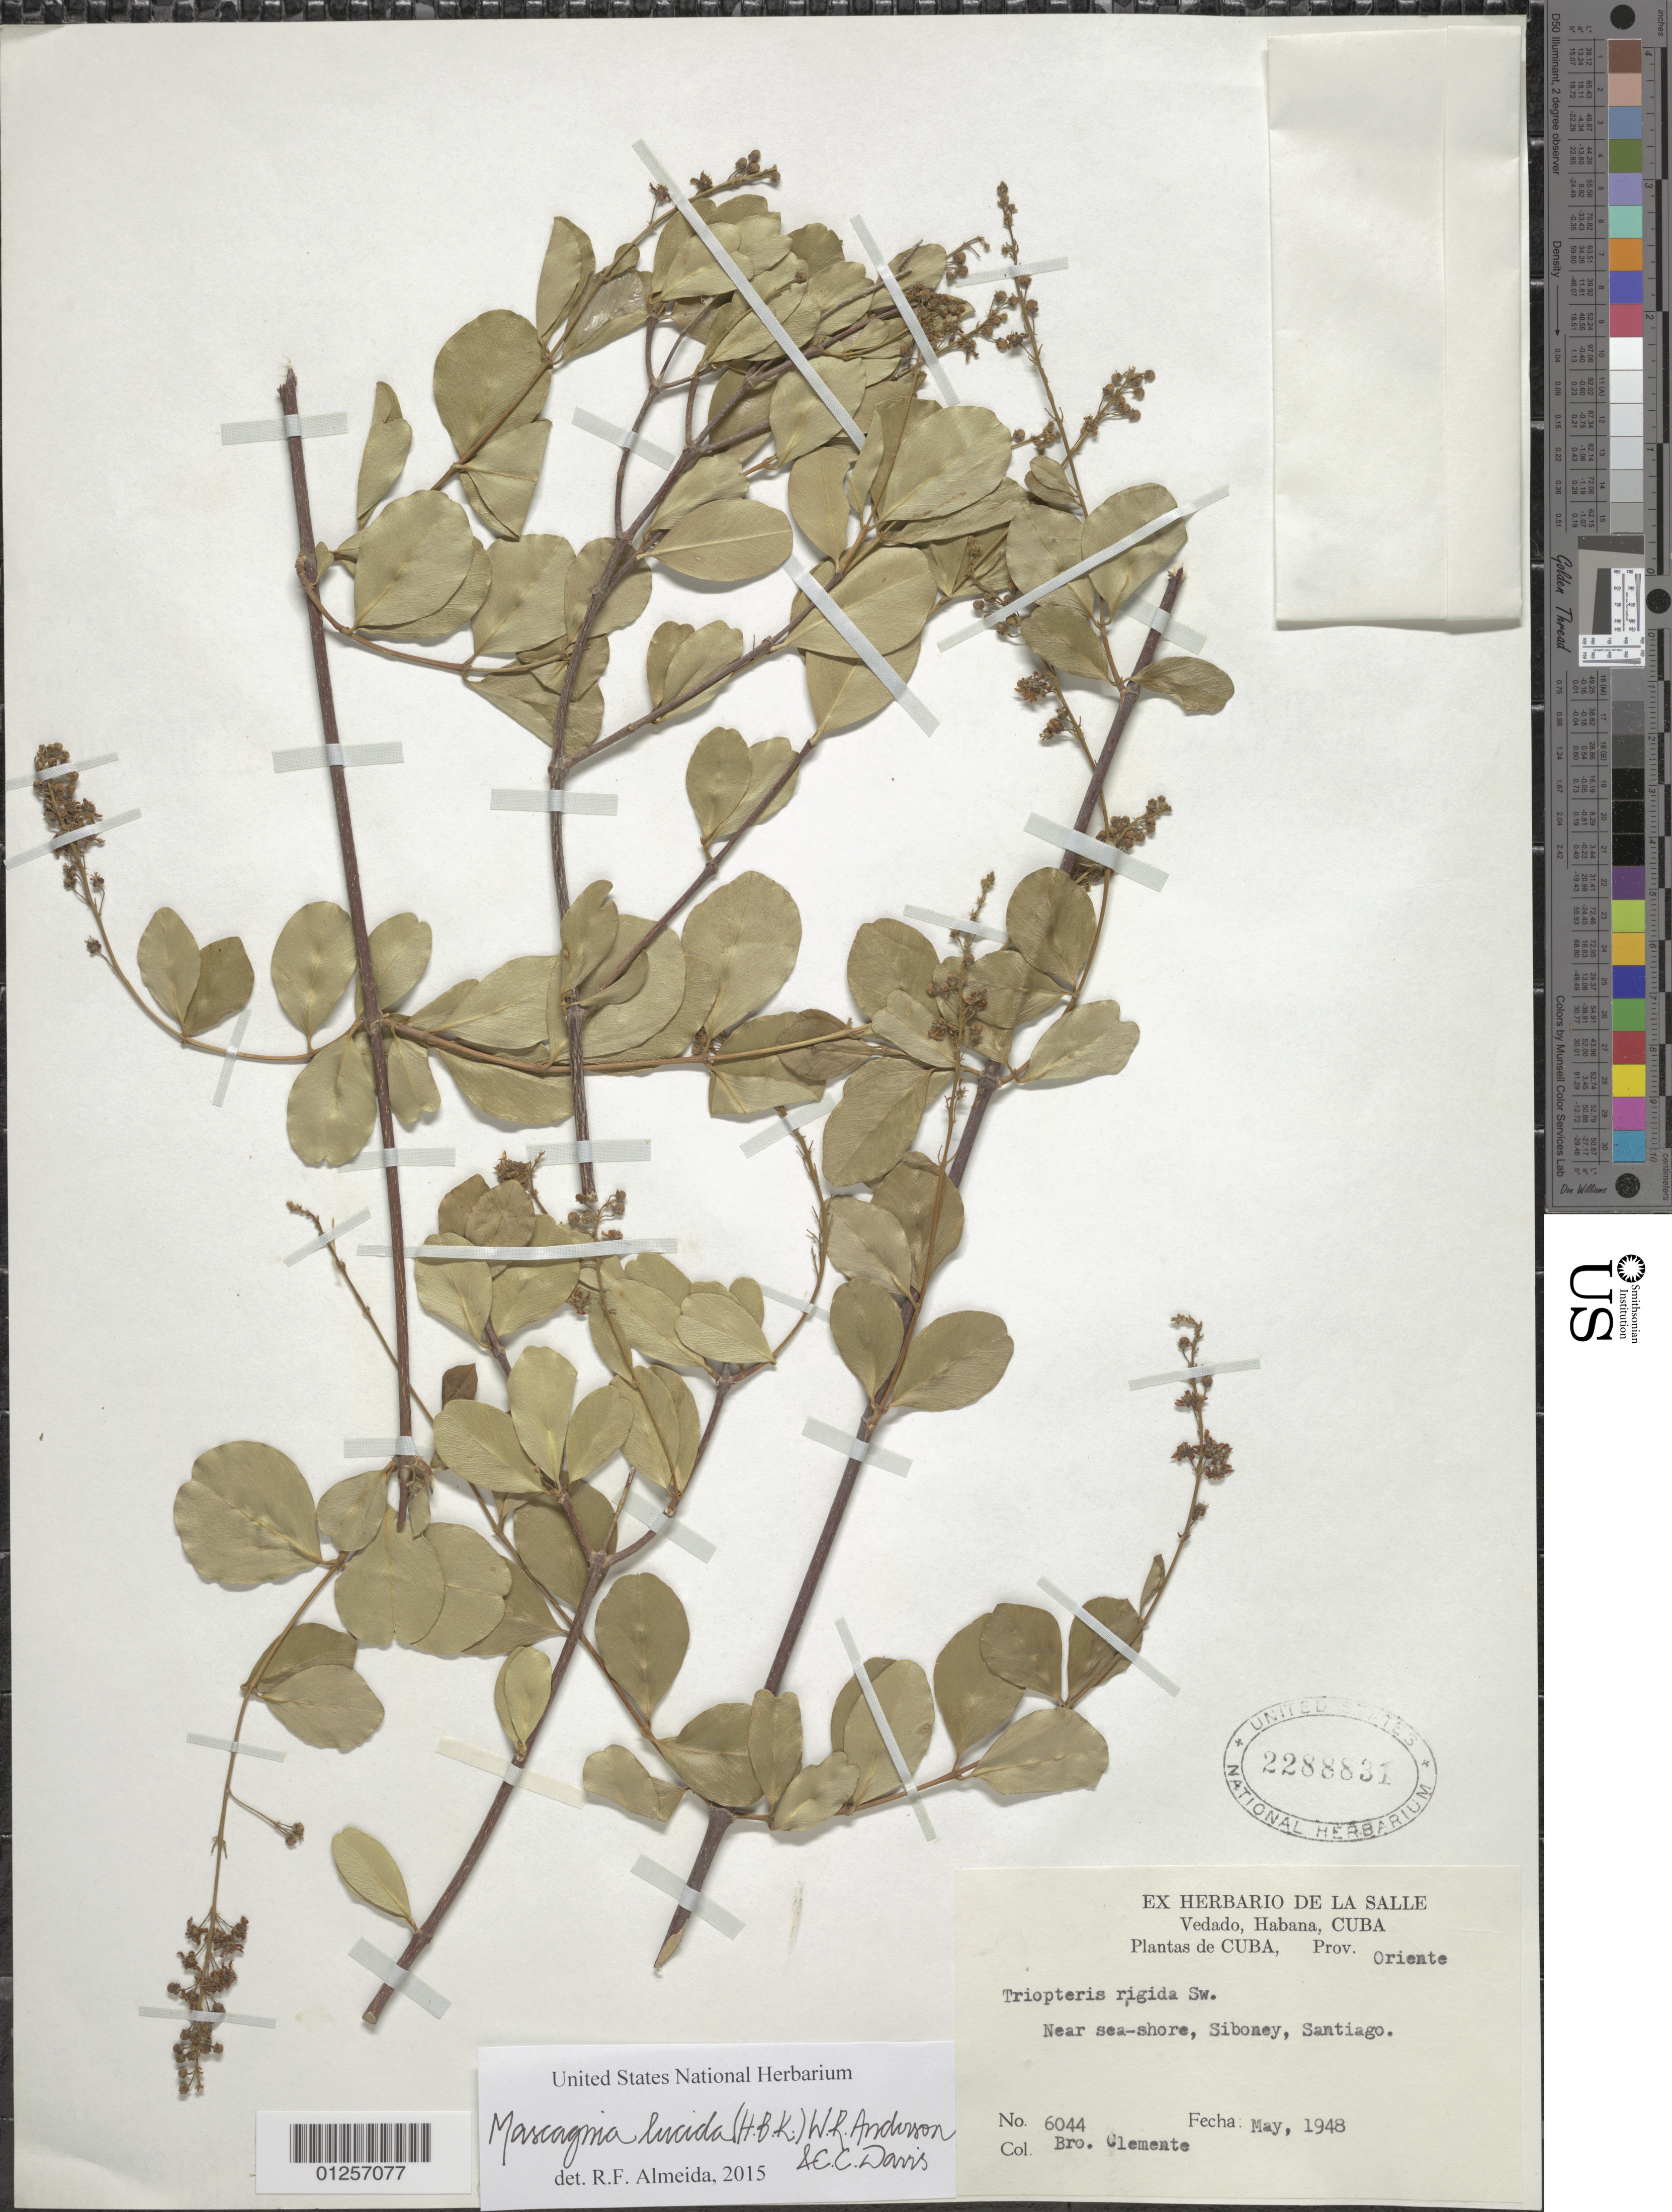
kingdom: Plantae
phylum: Tracheophyta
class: Magnoliopsida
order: Malpighiales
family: Malpighiaceae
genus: Mascagnia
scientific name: Mascagnia lucida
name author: (Kunth) W.R. Anderson & C. Davis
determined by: De Almeida, R. F., (HUEFS), Universidade Estadual de Feira de Santana (BRAZIL)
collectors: Bro. Clemente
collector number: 6044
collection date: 1948-05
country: Cuba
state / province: Santiago de Cuba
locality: Prov. Oriente, Siboney, Santiago.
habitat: Near seashore.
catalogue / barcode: US 2288831